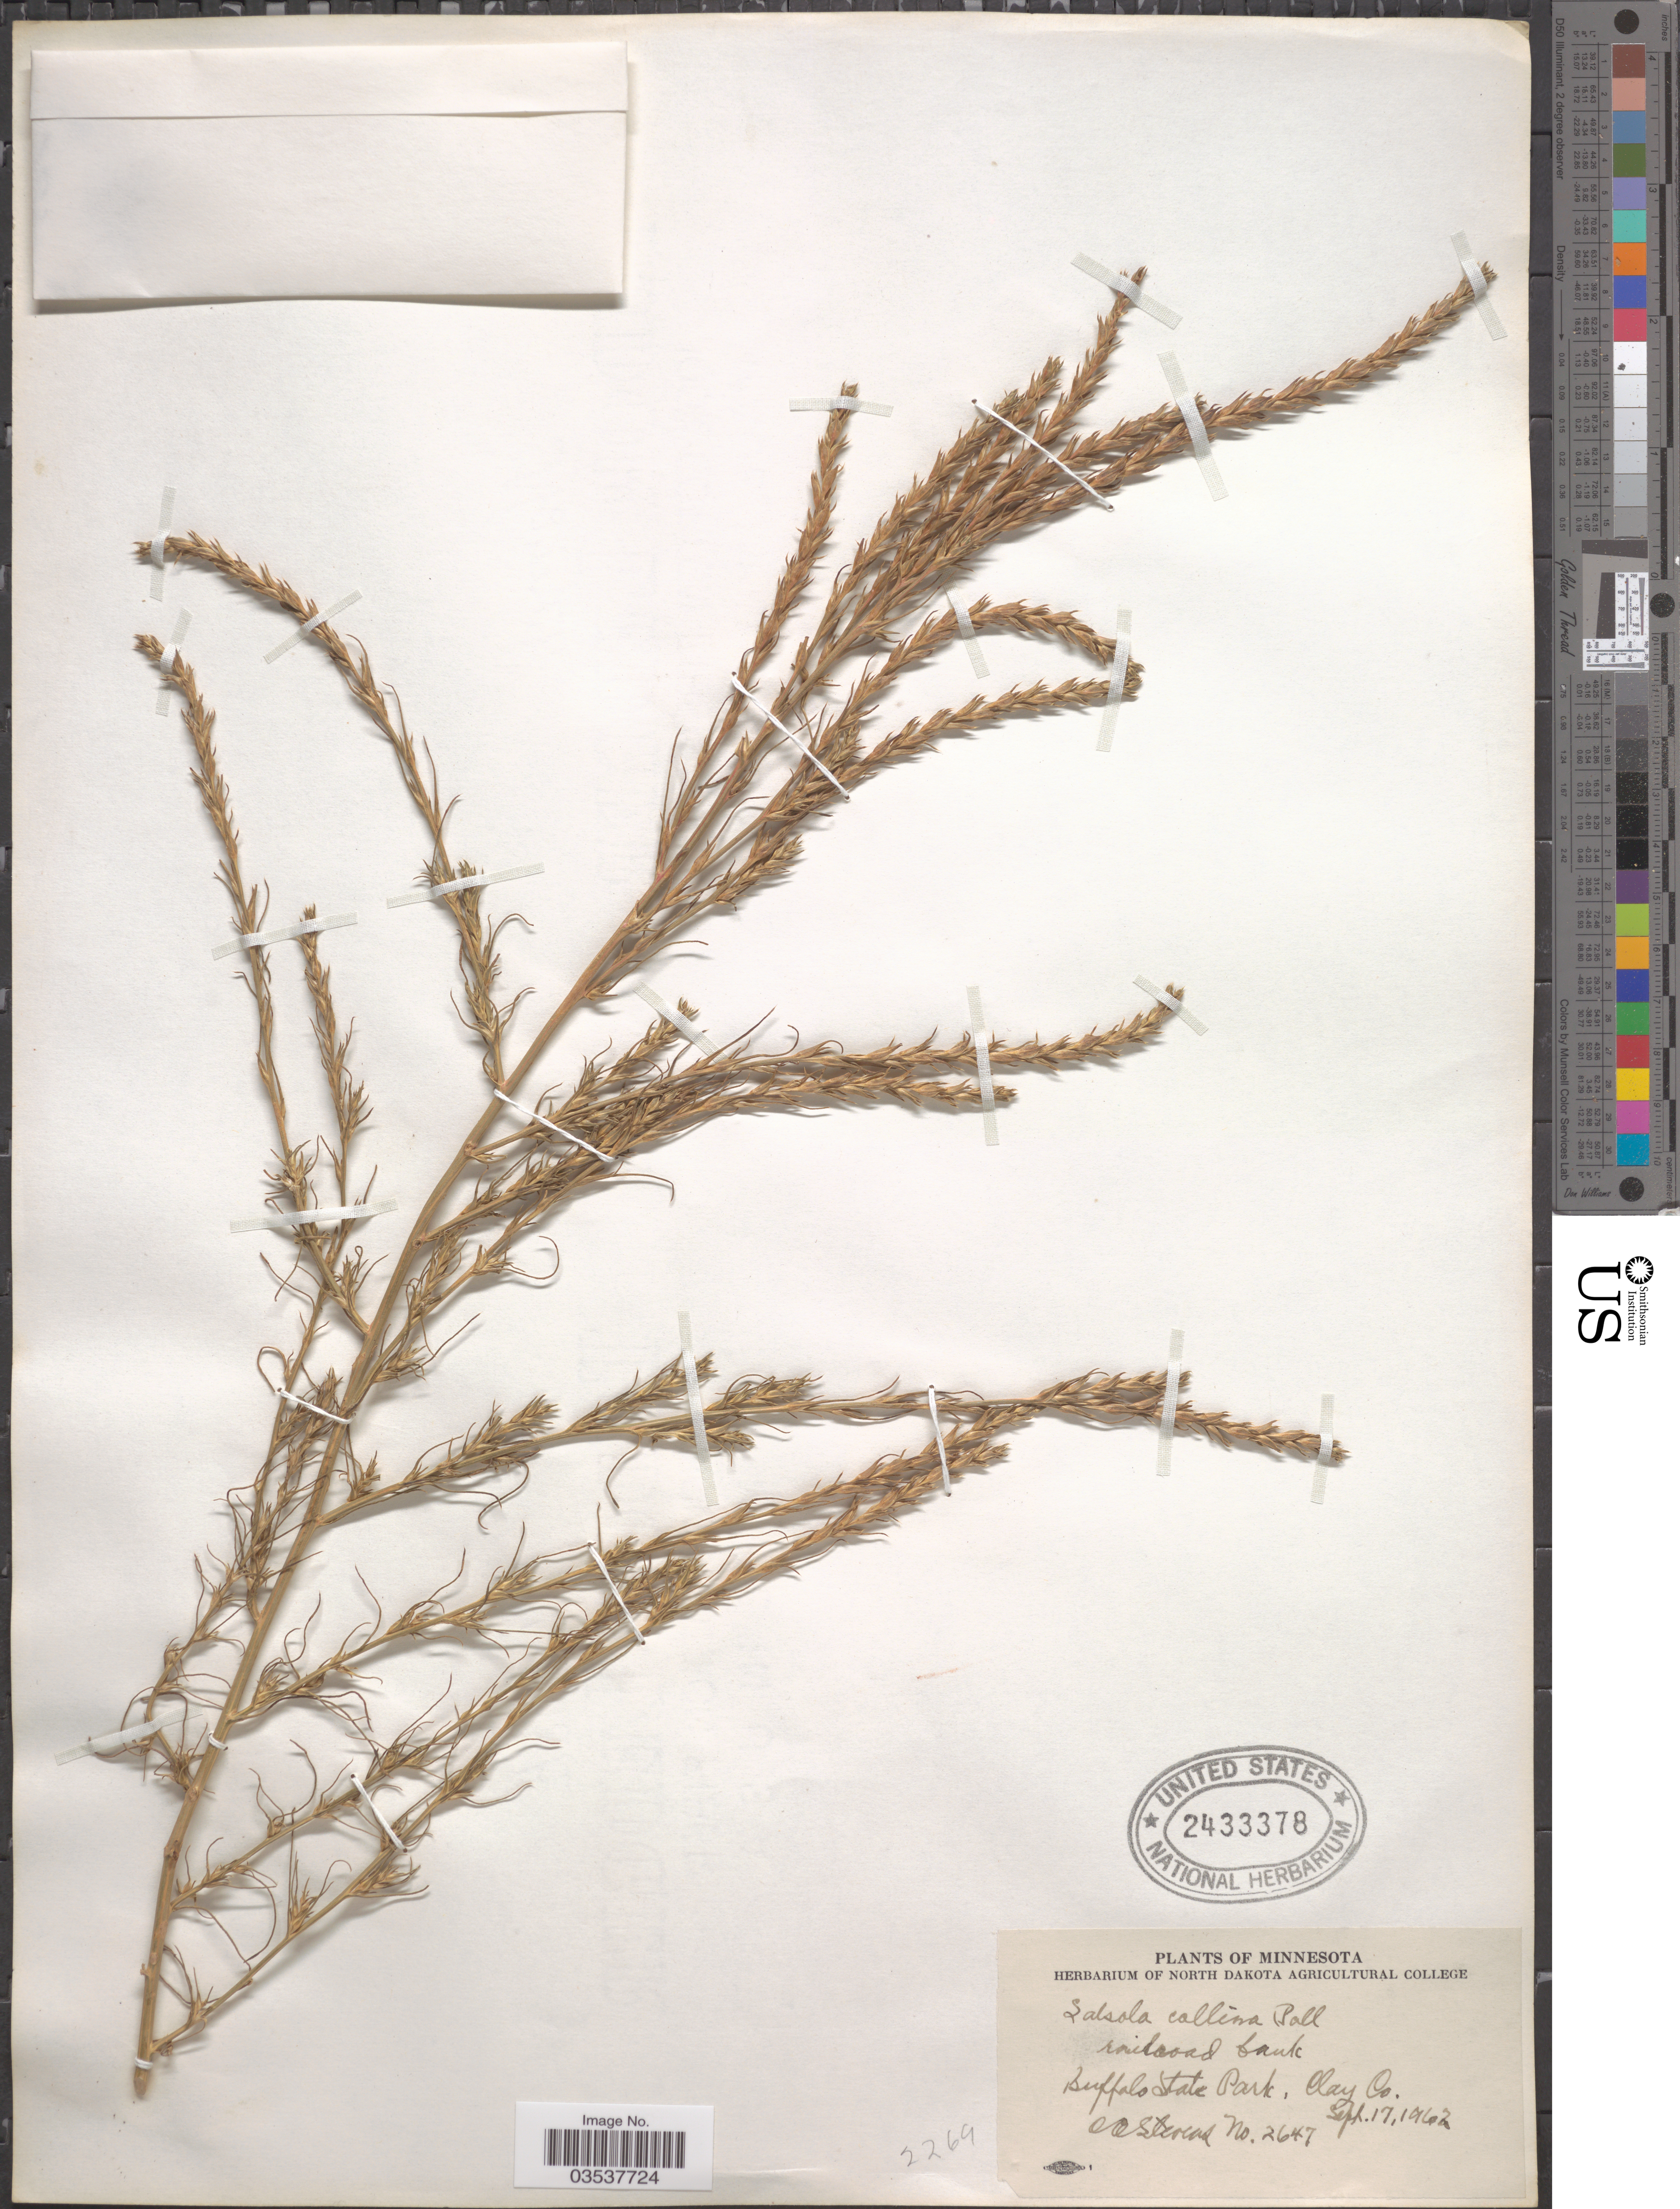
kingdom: Plantae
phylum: Tracheophyta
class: Magnoliopsida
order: Caryophyllales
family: Amaranthaceae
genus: Salsola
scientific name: Salsola collina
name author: Pall.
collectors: O. A. Stevens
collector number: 2647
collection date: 1962-09-17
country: United States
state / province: Minnesota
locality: Railroad bank. Buffalo State Park, Clay Co.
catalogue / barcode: US 2433378